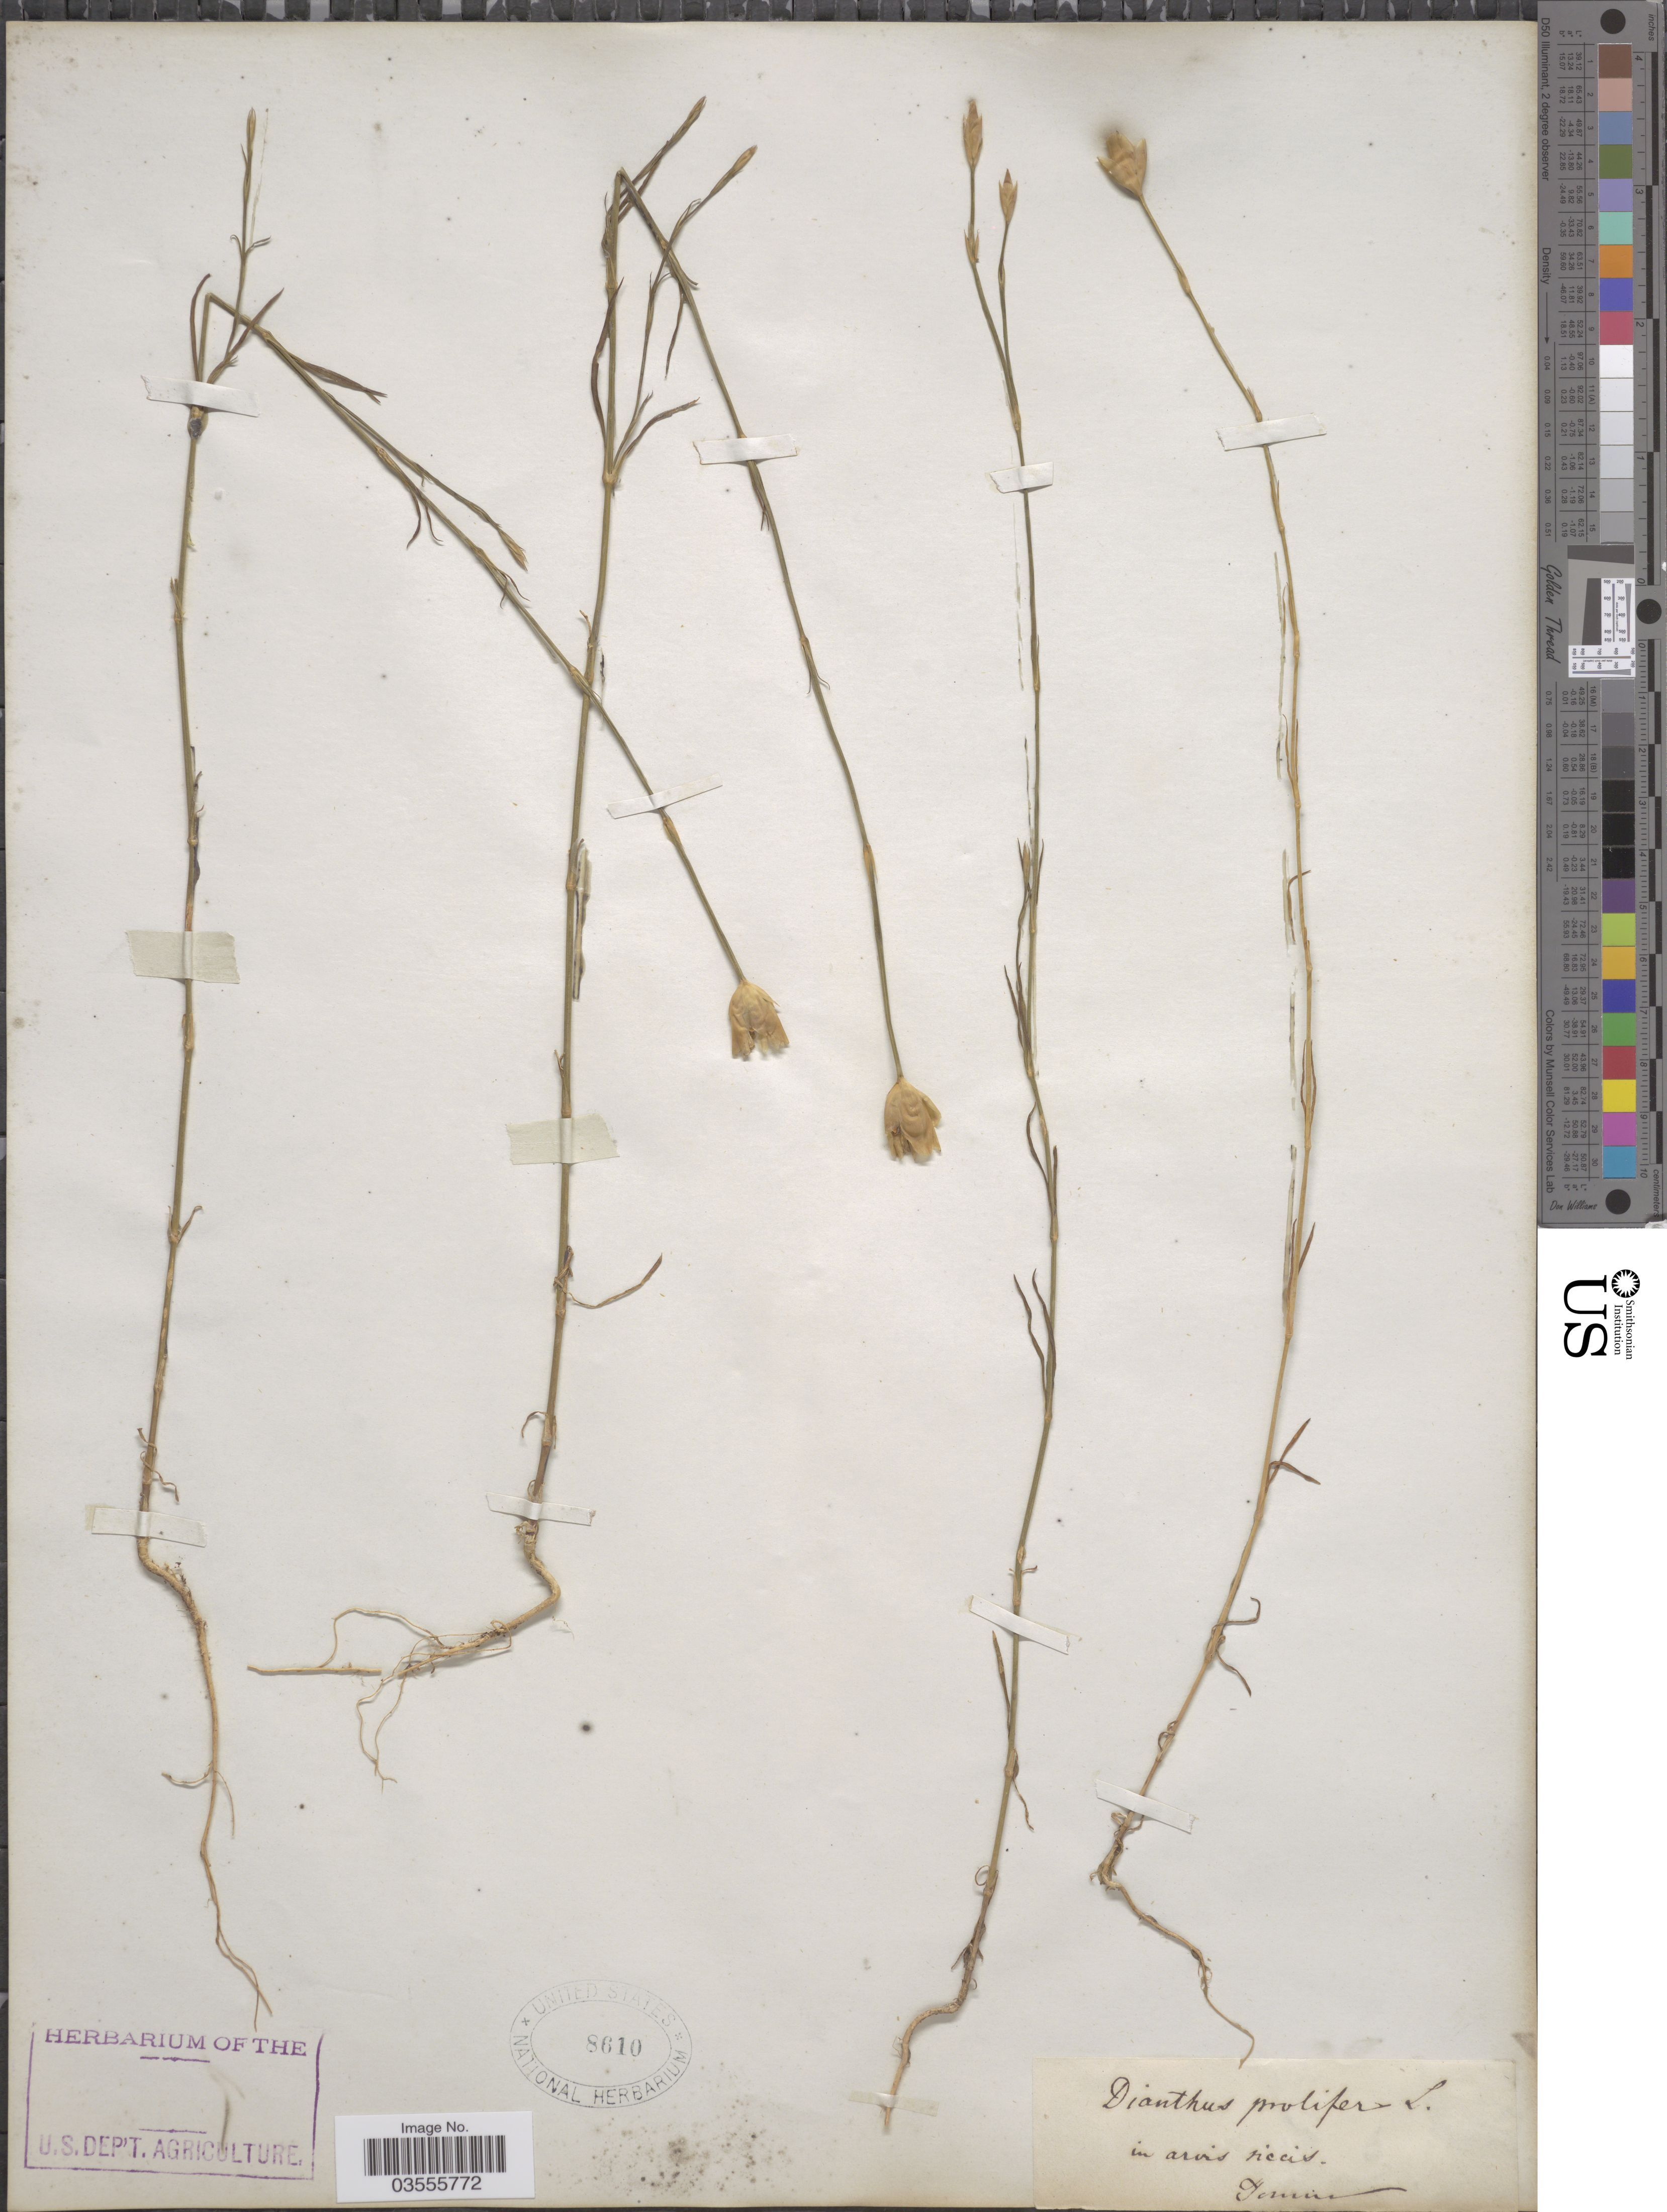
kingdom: Plantae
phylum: Tracheophyta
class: Magnoliopsida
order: Caryophyllales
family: Caryophyllaceae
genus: Petrorhagia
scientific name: Petrorhagia prolifera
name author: (L.) P.W. Ball & Heywood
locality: In arvis riccis. [interpreted]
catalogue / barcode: US 8610